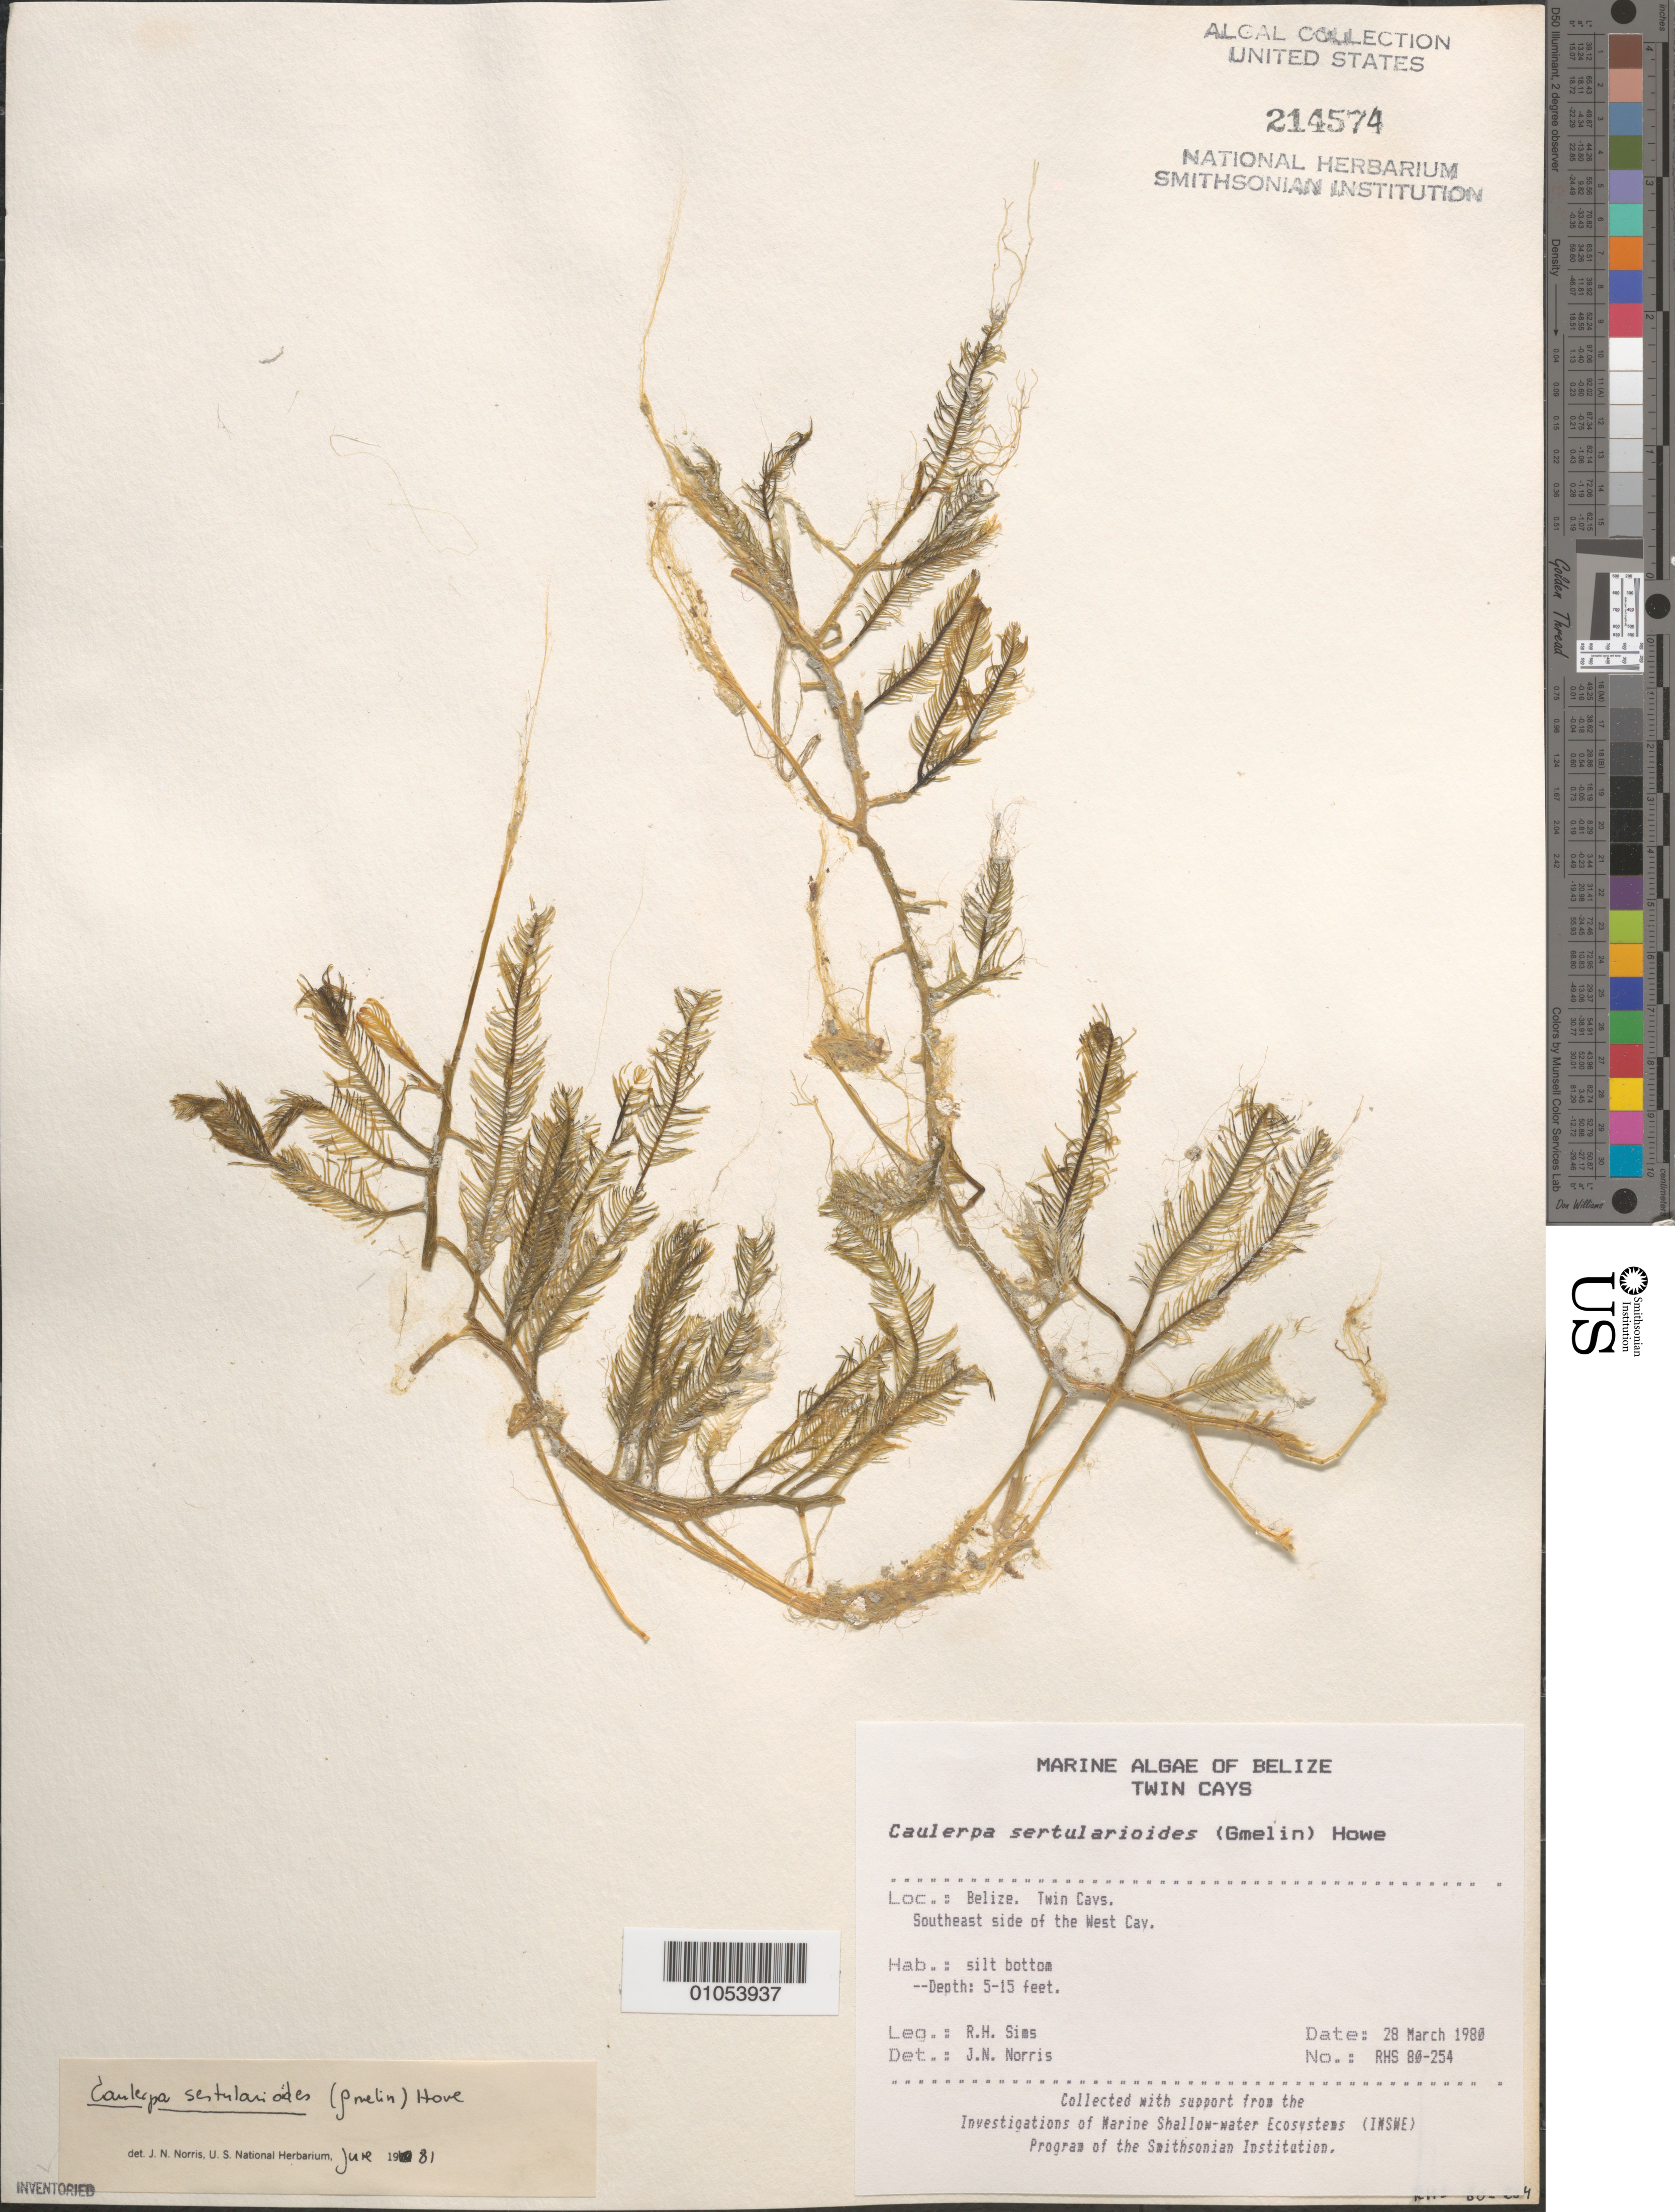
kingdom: Plantae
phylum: Tracheophyta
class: Magnoliopsida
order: Caryophyllales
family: Caryophyllaceae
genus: Schiedea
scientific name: Schiedea helleri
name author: Sherff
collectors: K. R. Wood & A. Asquith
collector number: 5432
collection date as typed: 30 Jul 1996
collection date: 1996-07-30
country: United States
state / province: Hawaii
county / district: Kauai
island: Kaua'i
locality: Waialae, Nawaimaka valley, along stream.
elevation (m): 1012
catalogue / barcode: US 3592510-2